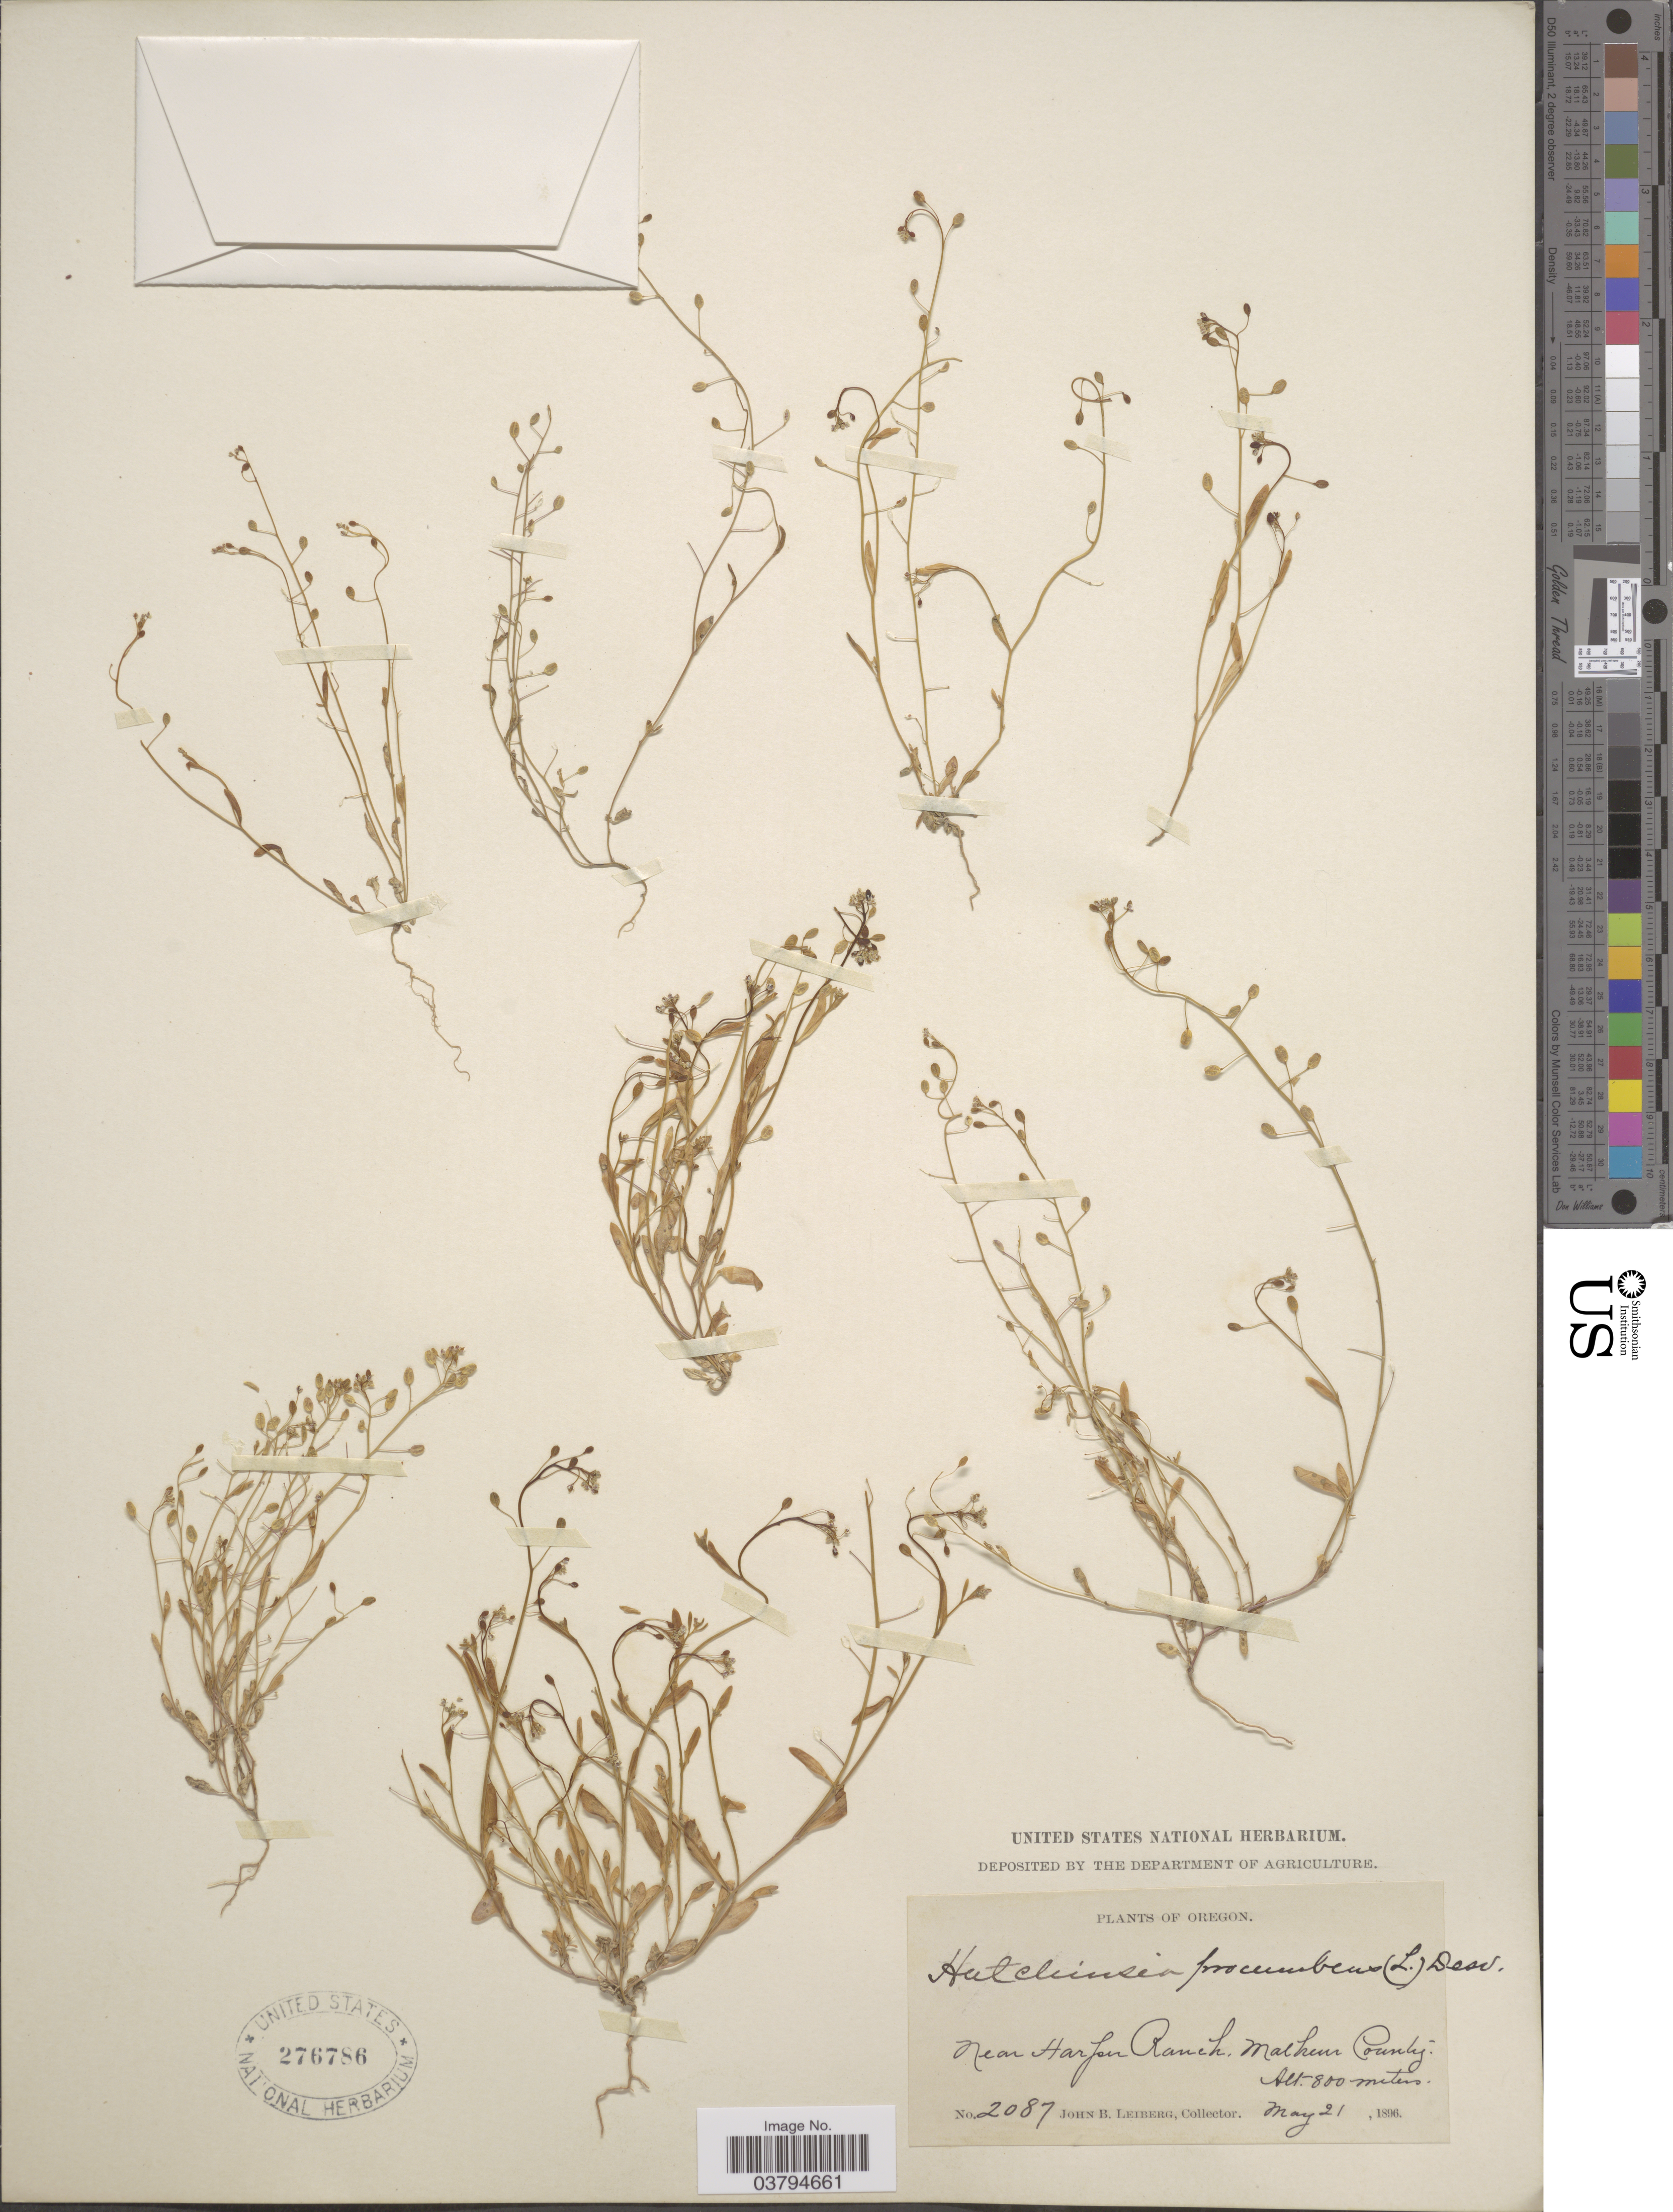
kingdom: Plantae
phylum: Tracheophyta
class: Magnoliopsida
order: Brassicales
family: Brassicaceae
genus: Hornungia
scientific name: Hornungia procumbens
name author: (L.) Hayek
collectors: J. B. Leiberg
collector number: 2087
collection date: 1896-05-21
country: United States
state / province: Oregon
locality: Near Harper Ranch, Malheur County.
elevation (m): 800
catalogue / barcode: US 276786